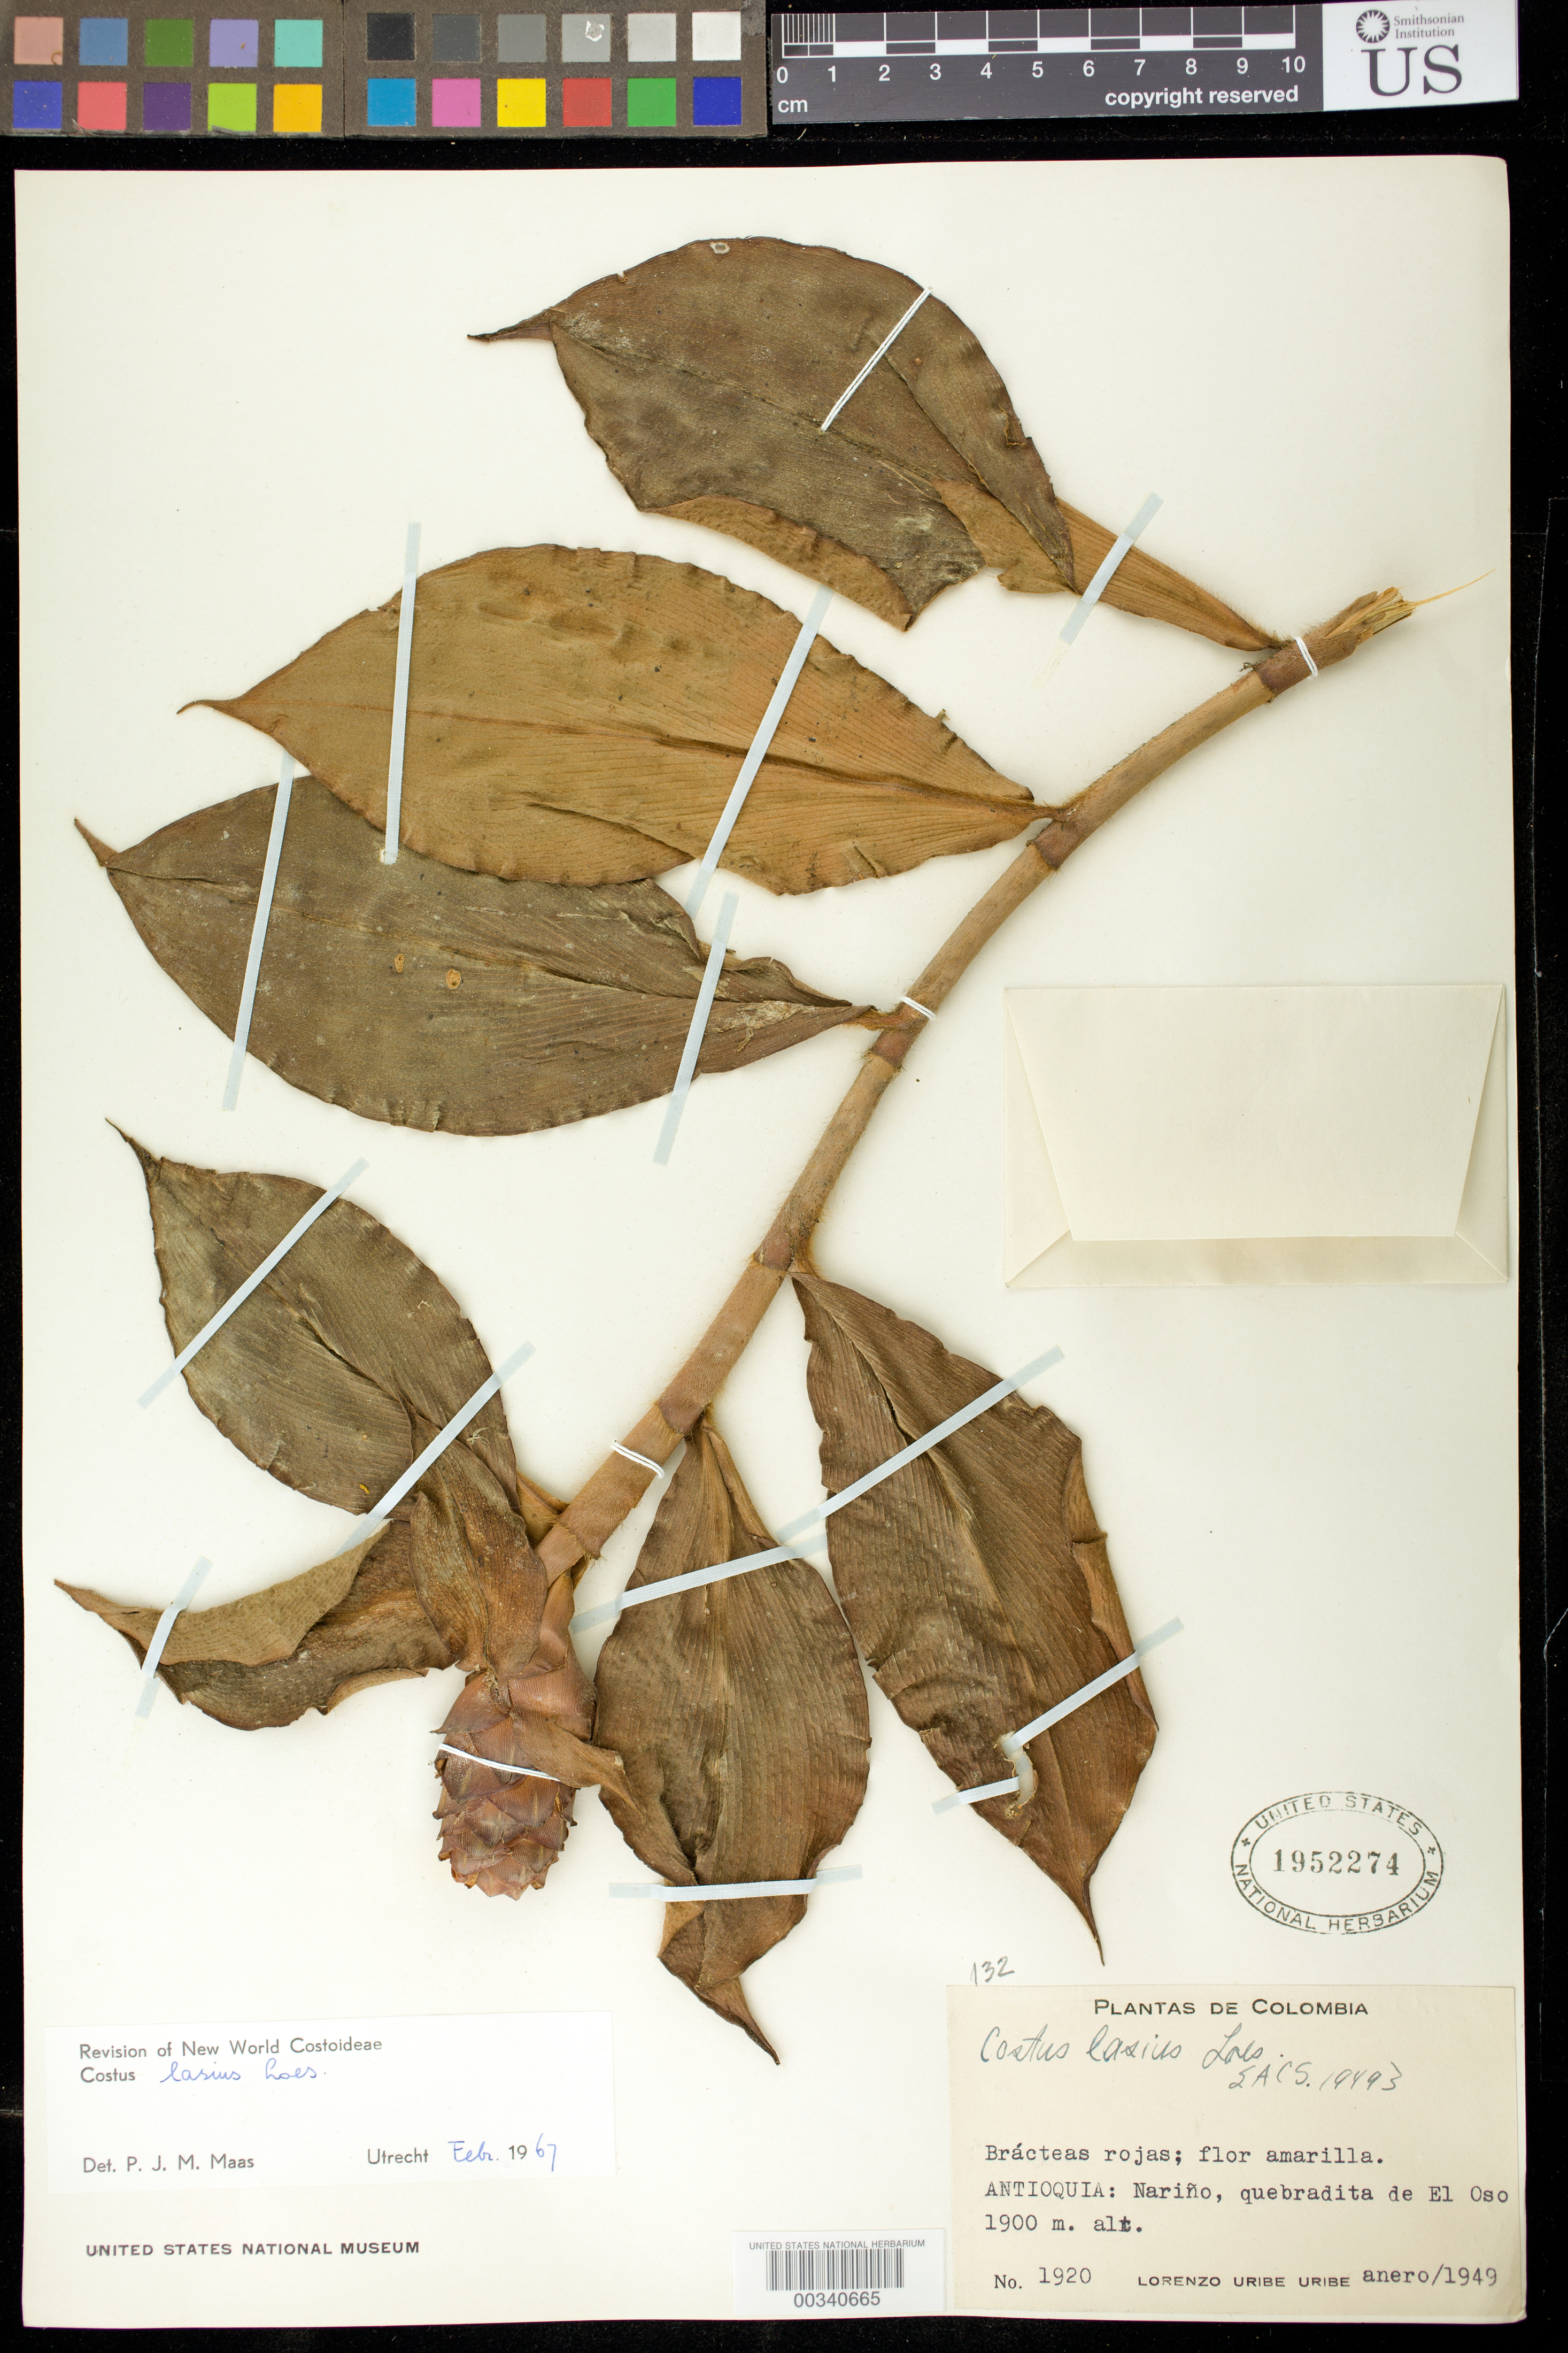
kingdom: Plantae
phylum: Tracheophyta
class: Liliopsida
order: Zingiberales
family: Costaceae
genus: Costus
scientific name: Costus lasius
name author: Loes.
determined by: Maas, Paul J. M.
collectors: L. Uribe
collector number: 1920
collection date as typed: Jan 1949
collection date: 1949-01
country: Colombia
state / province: Antioquia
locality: Narino, Quebradita de El Oso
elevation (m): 1900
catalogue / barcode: US 1952274